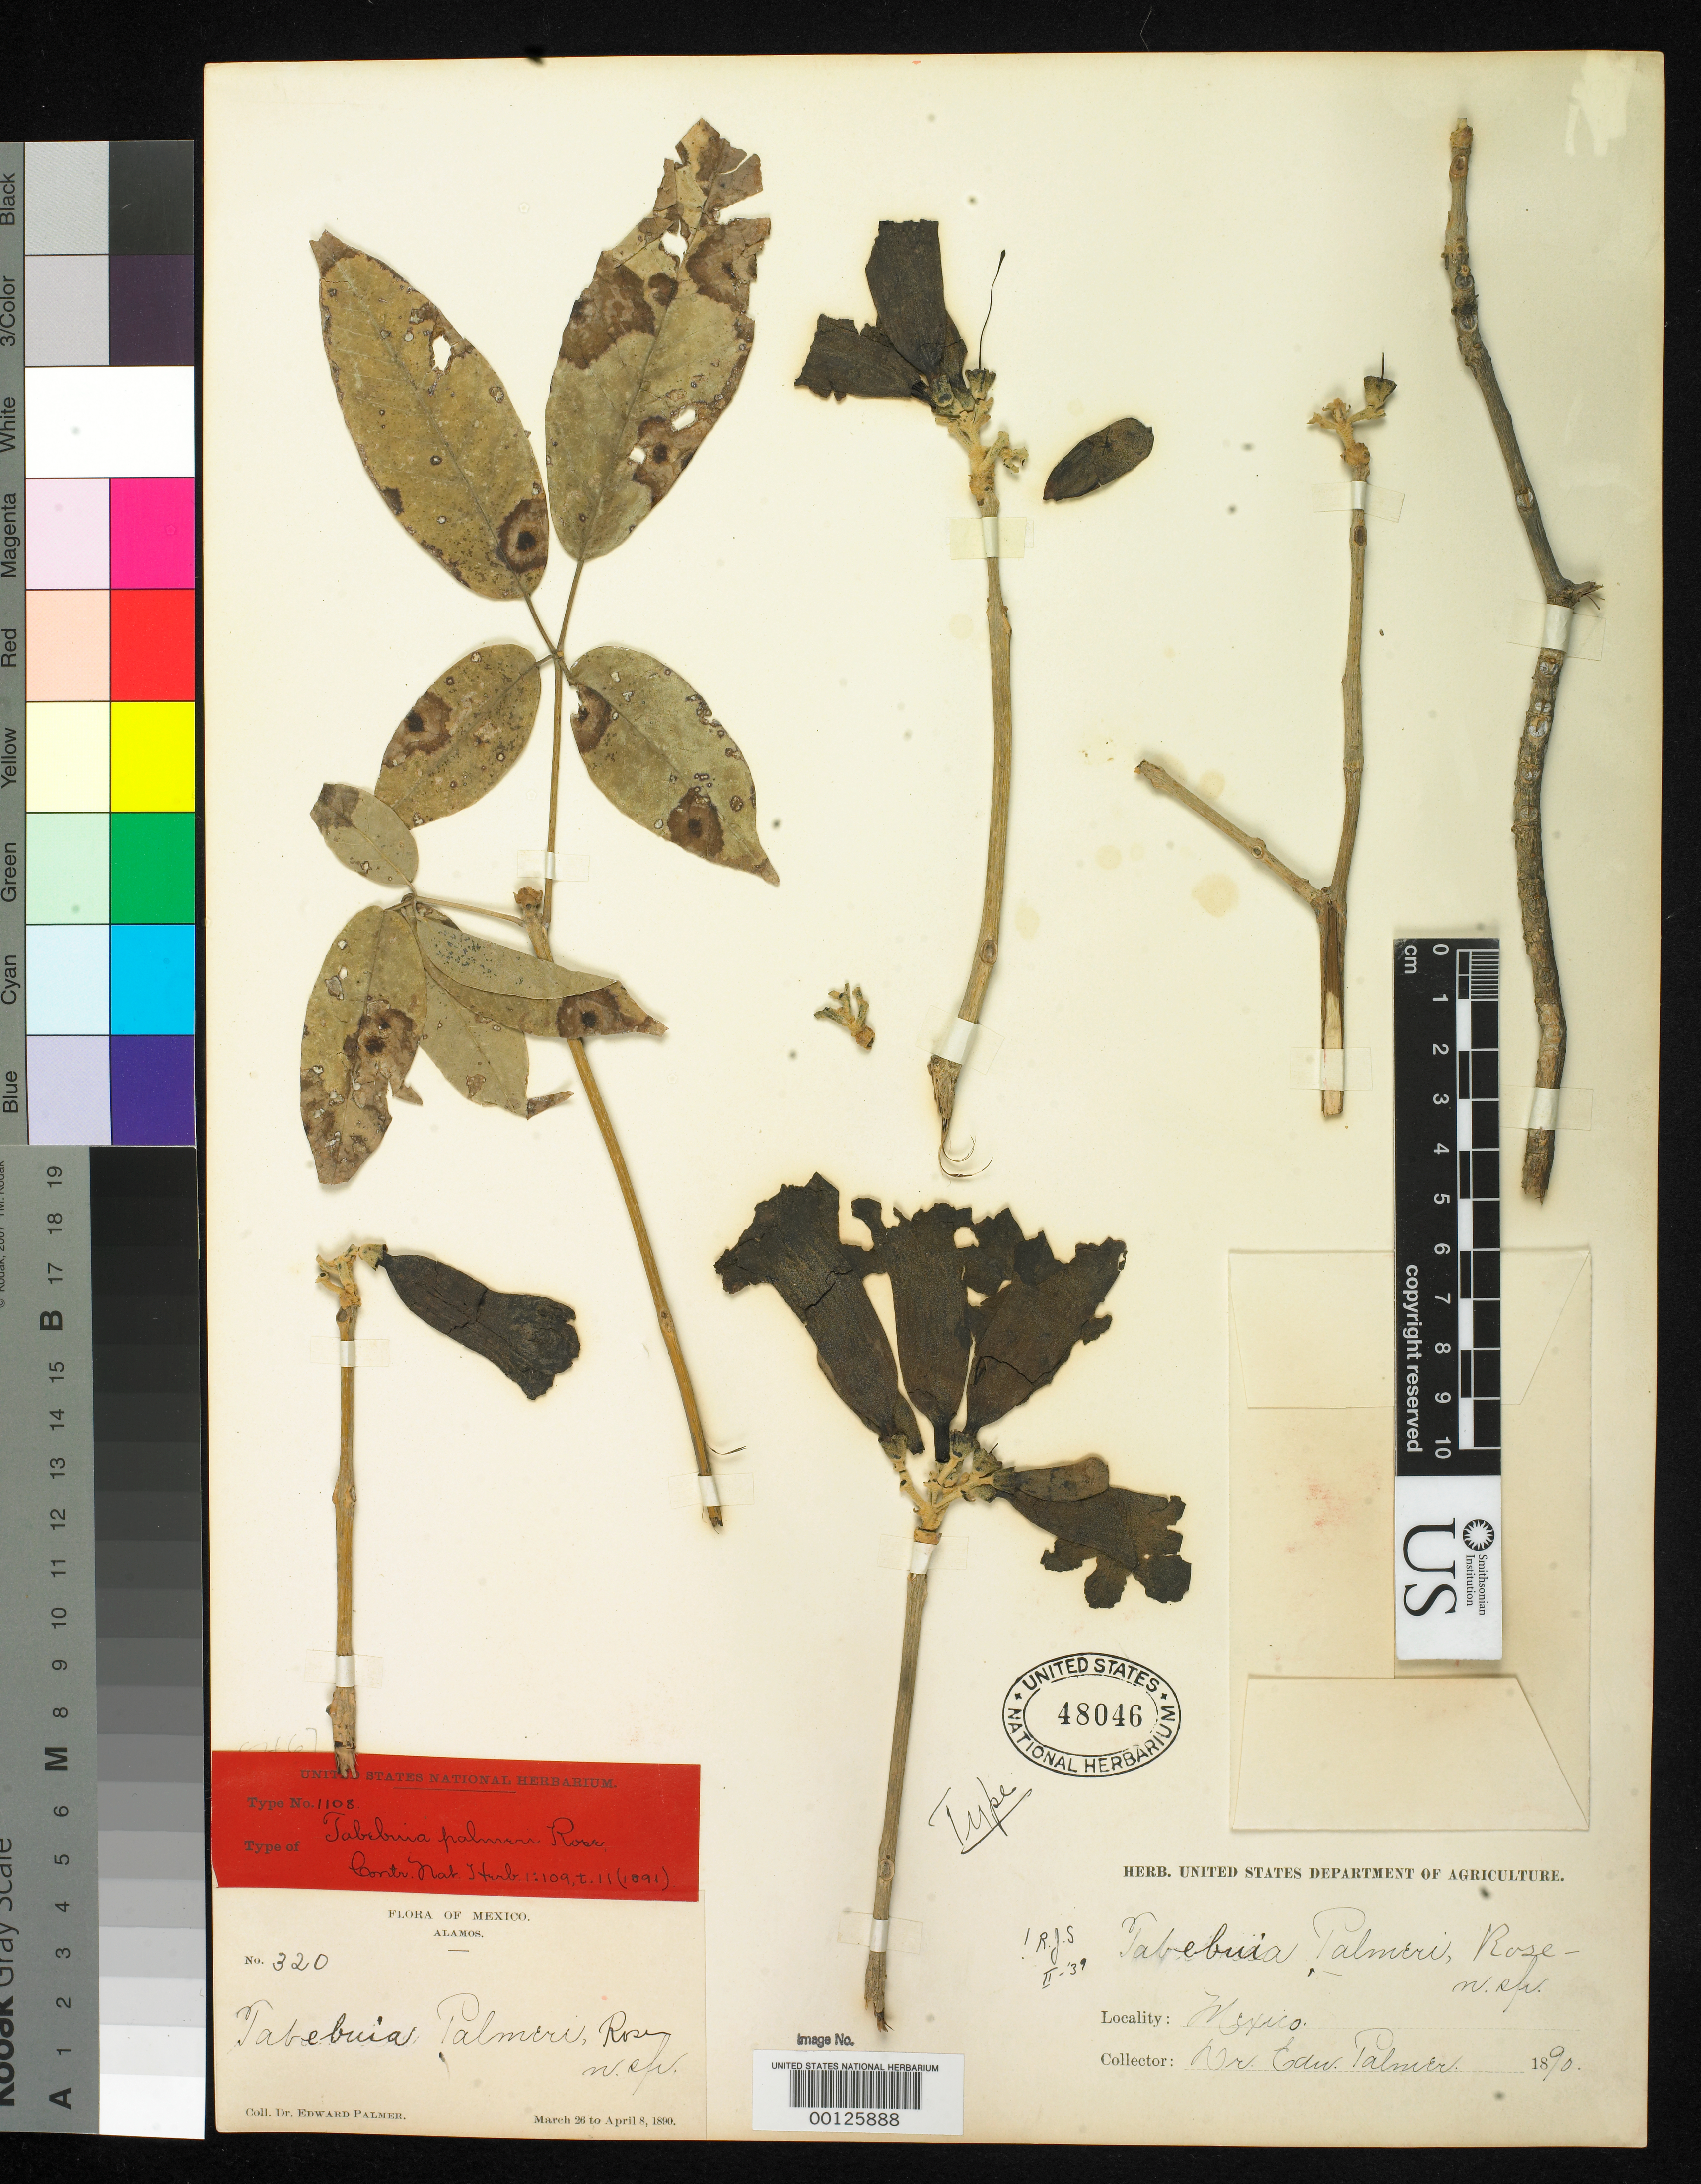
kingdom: Plantae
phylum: Tracheophyta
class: Magnoliopsida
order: Lamiales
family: Bignoniaceae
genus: Tabebuia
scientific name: Tabebuia palmeri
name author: Rose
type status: Holotype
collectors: E. Palmer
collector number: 320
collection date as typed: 26 Mar 1890 to 08 Apr 1890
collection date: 1890-03-26/1890-04-08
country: Mexico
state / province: Sonora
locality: Base of Mt. Alamas.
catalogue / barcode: US 48046